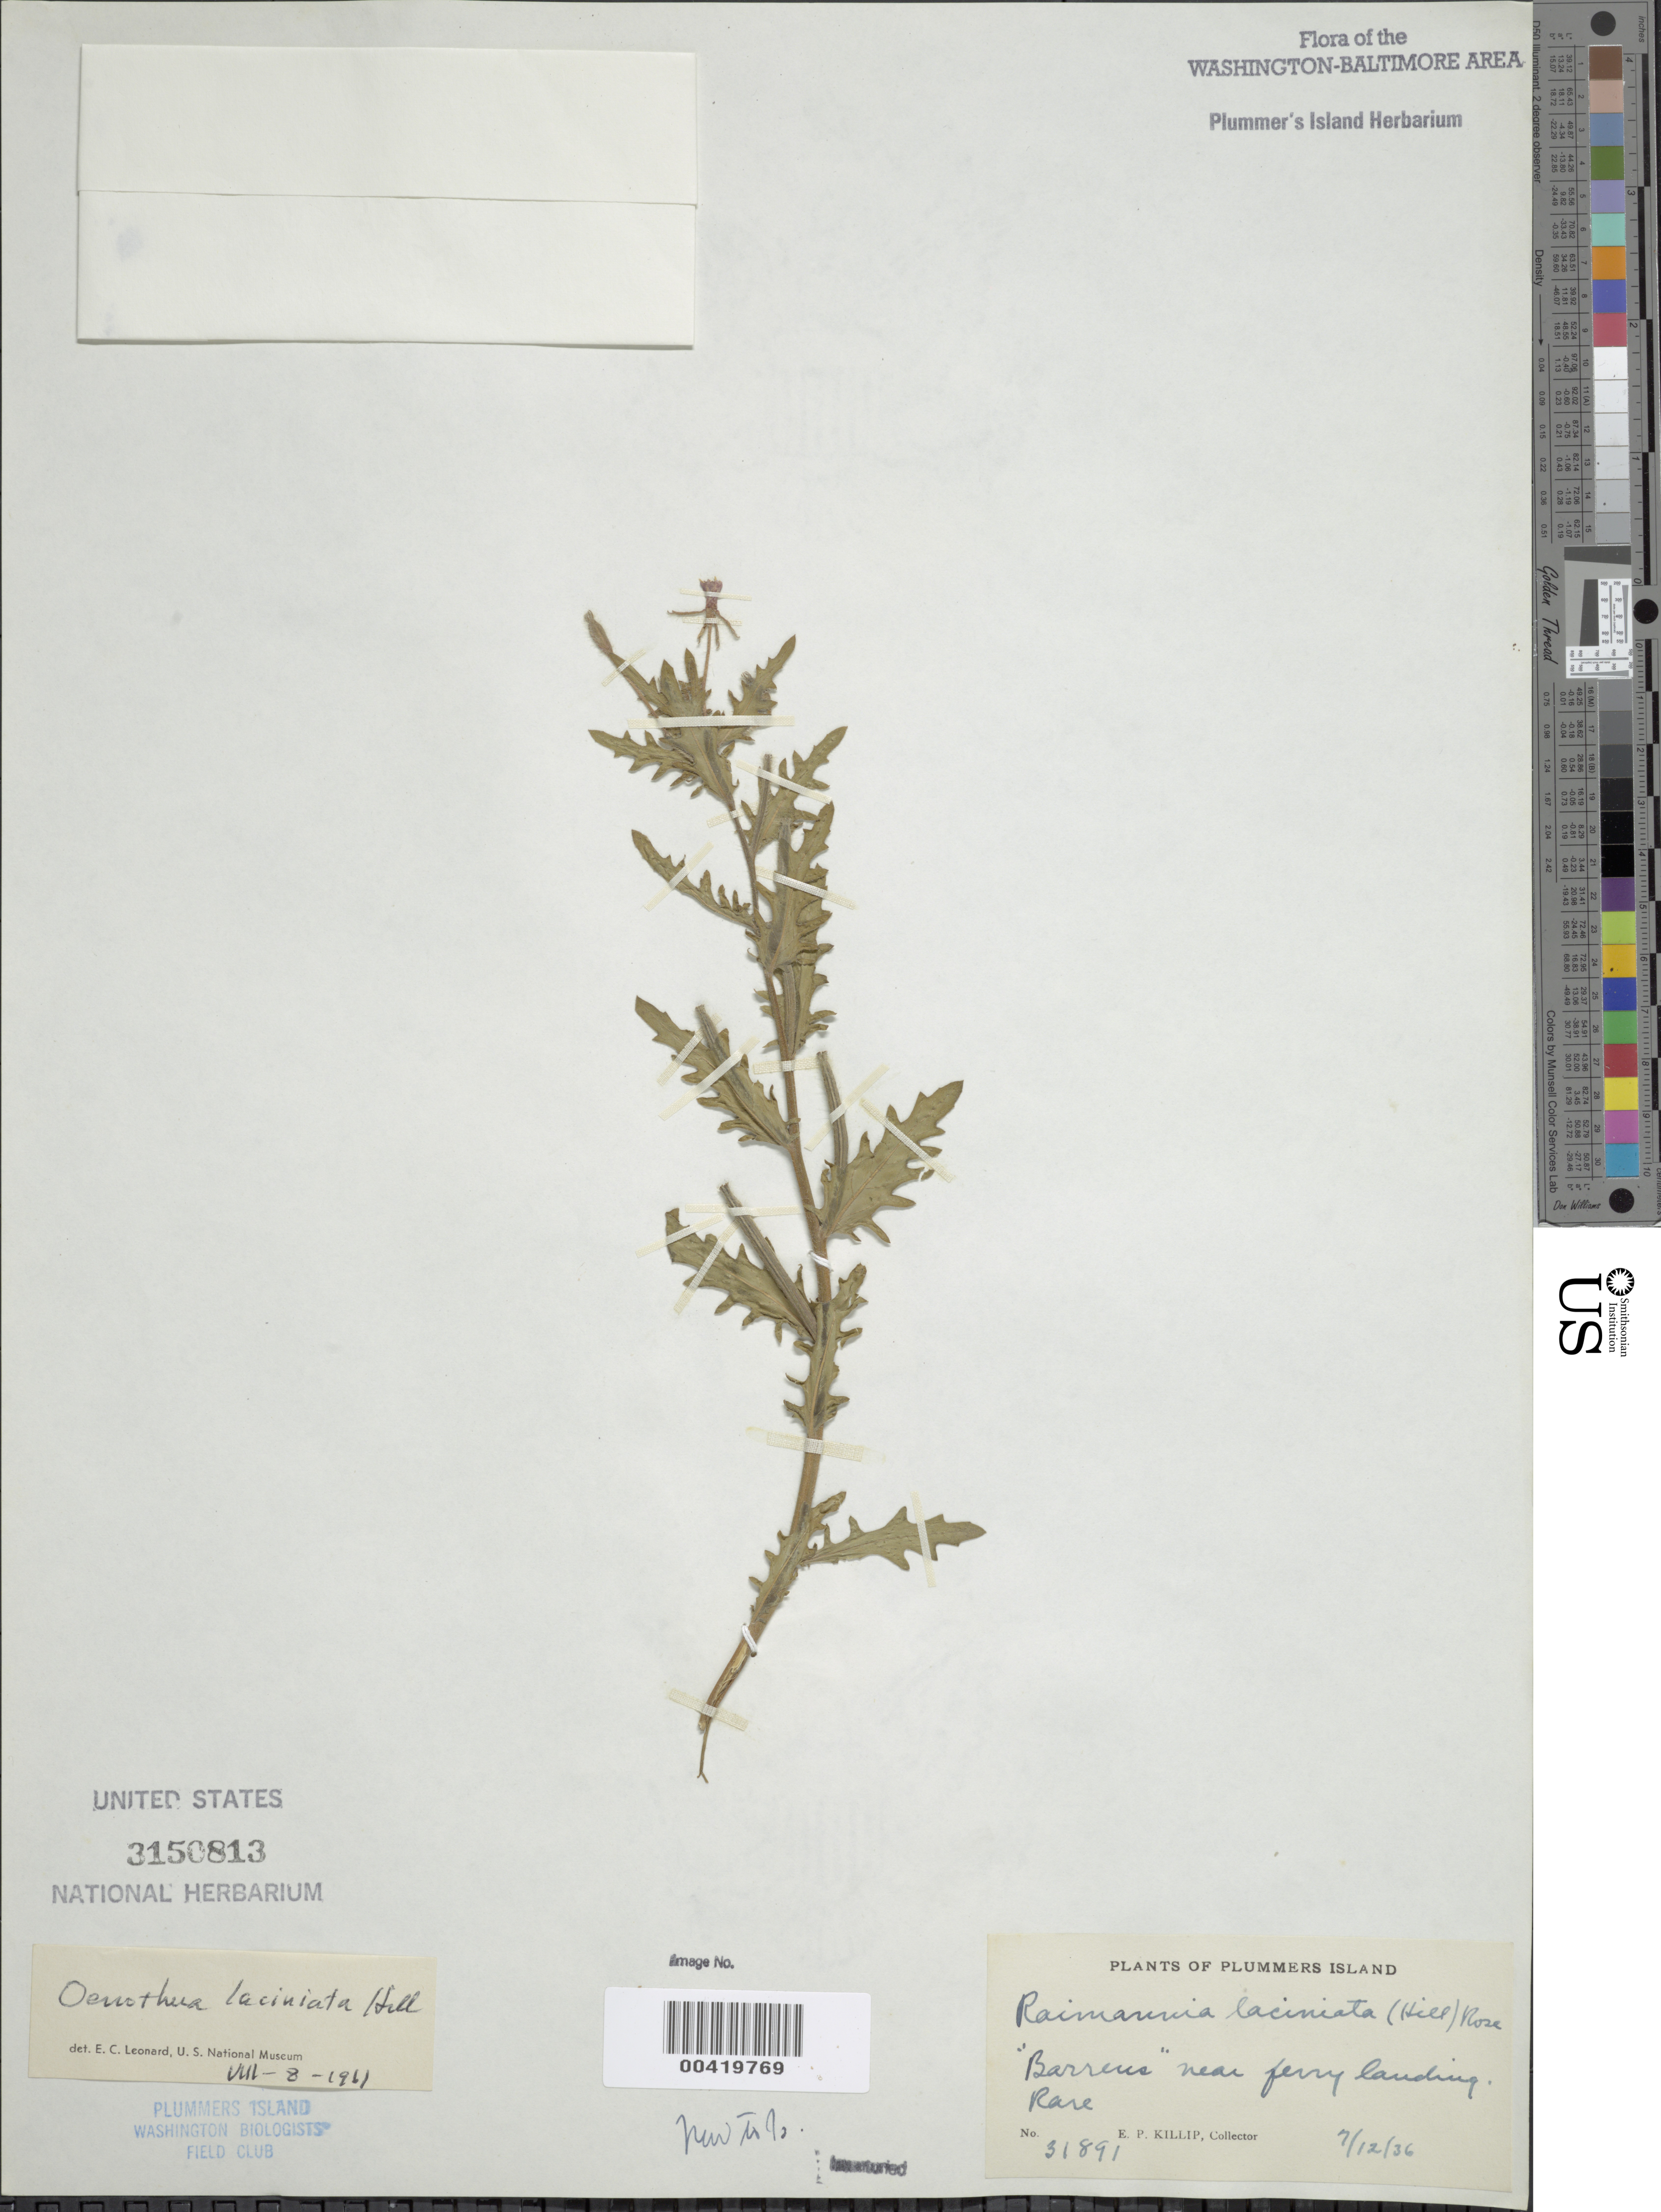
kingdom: Plantae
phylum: Tracheophyta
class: Magnoliopsida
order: Myrtales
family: Onagraceae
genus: Oenothera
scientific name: Oenothera laciniata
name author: Hill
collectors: E. P. Killip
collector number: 31891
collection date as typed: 12 Jul 1936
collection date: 1936-07-12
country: United States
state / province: Maryland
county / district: Montgomery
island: Plummers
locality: Plummer's Island; "barrens" near Ferry Landing Plummers Island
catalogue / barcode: US 3150813